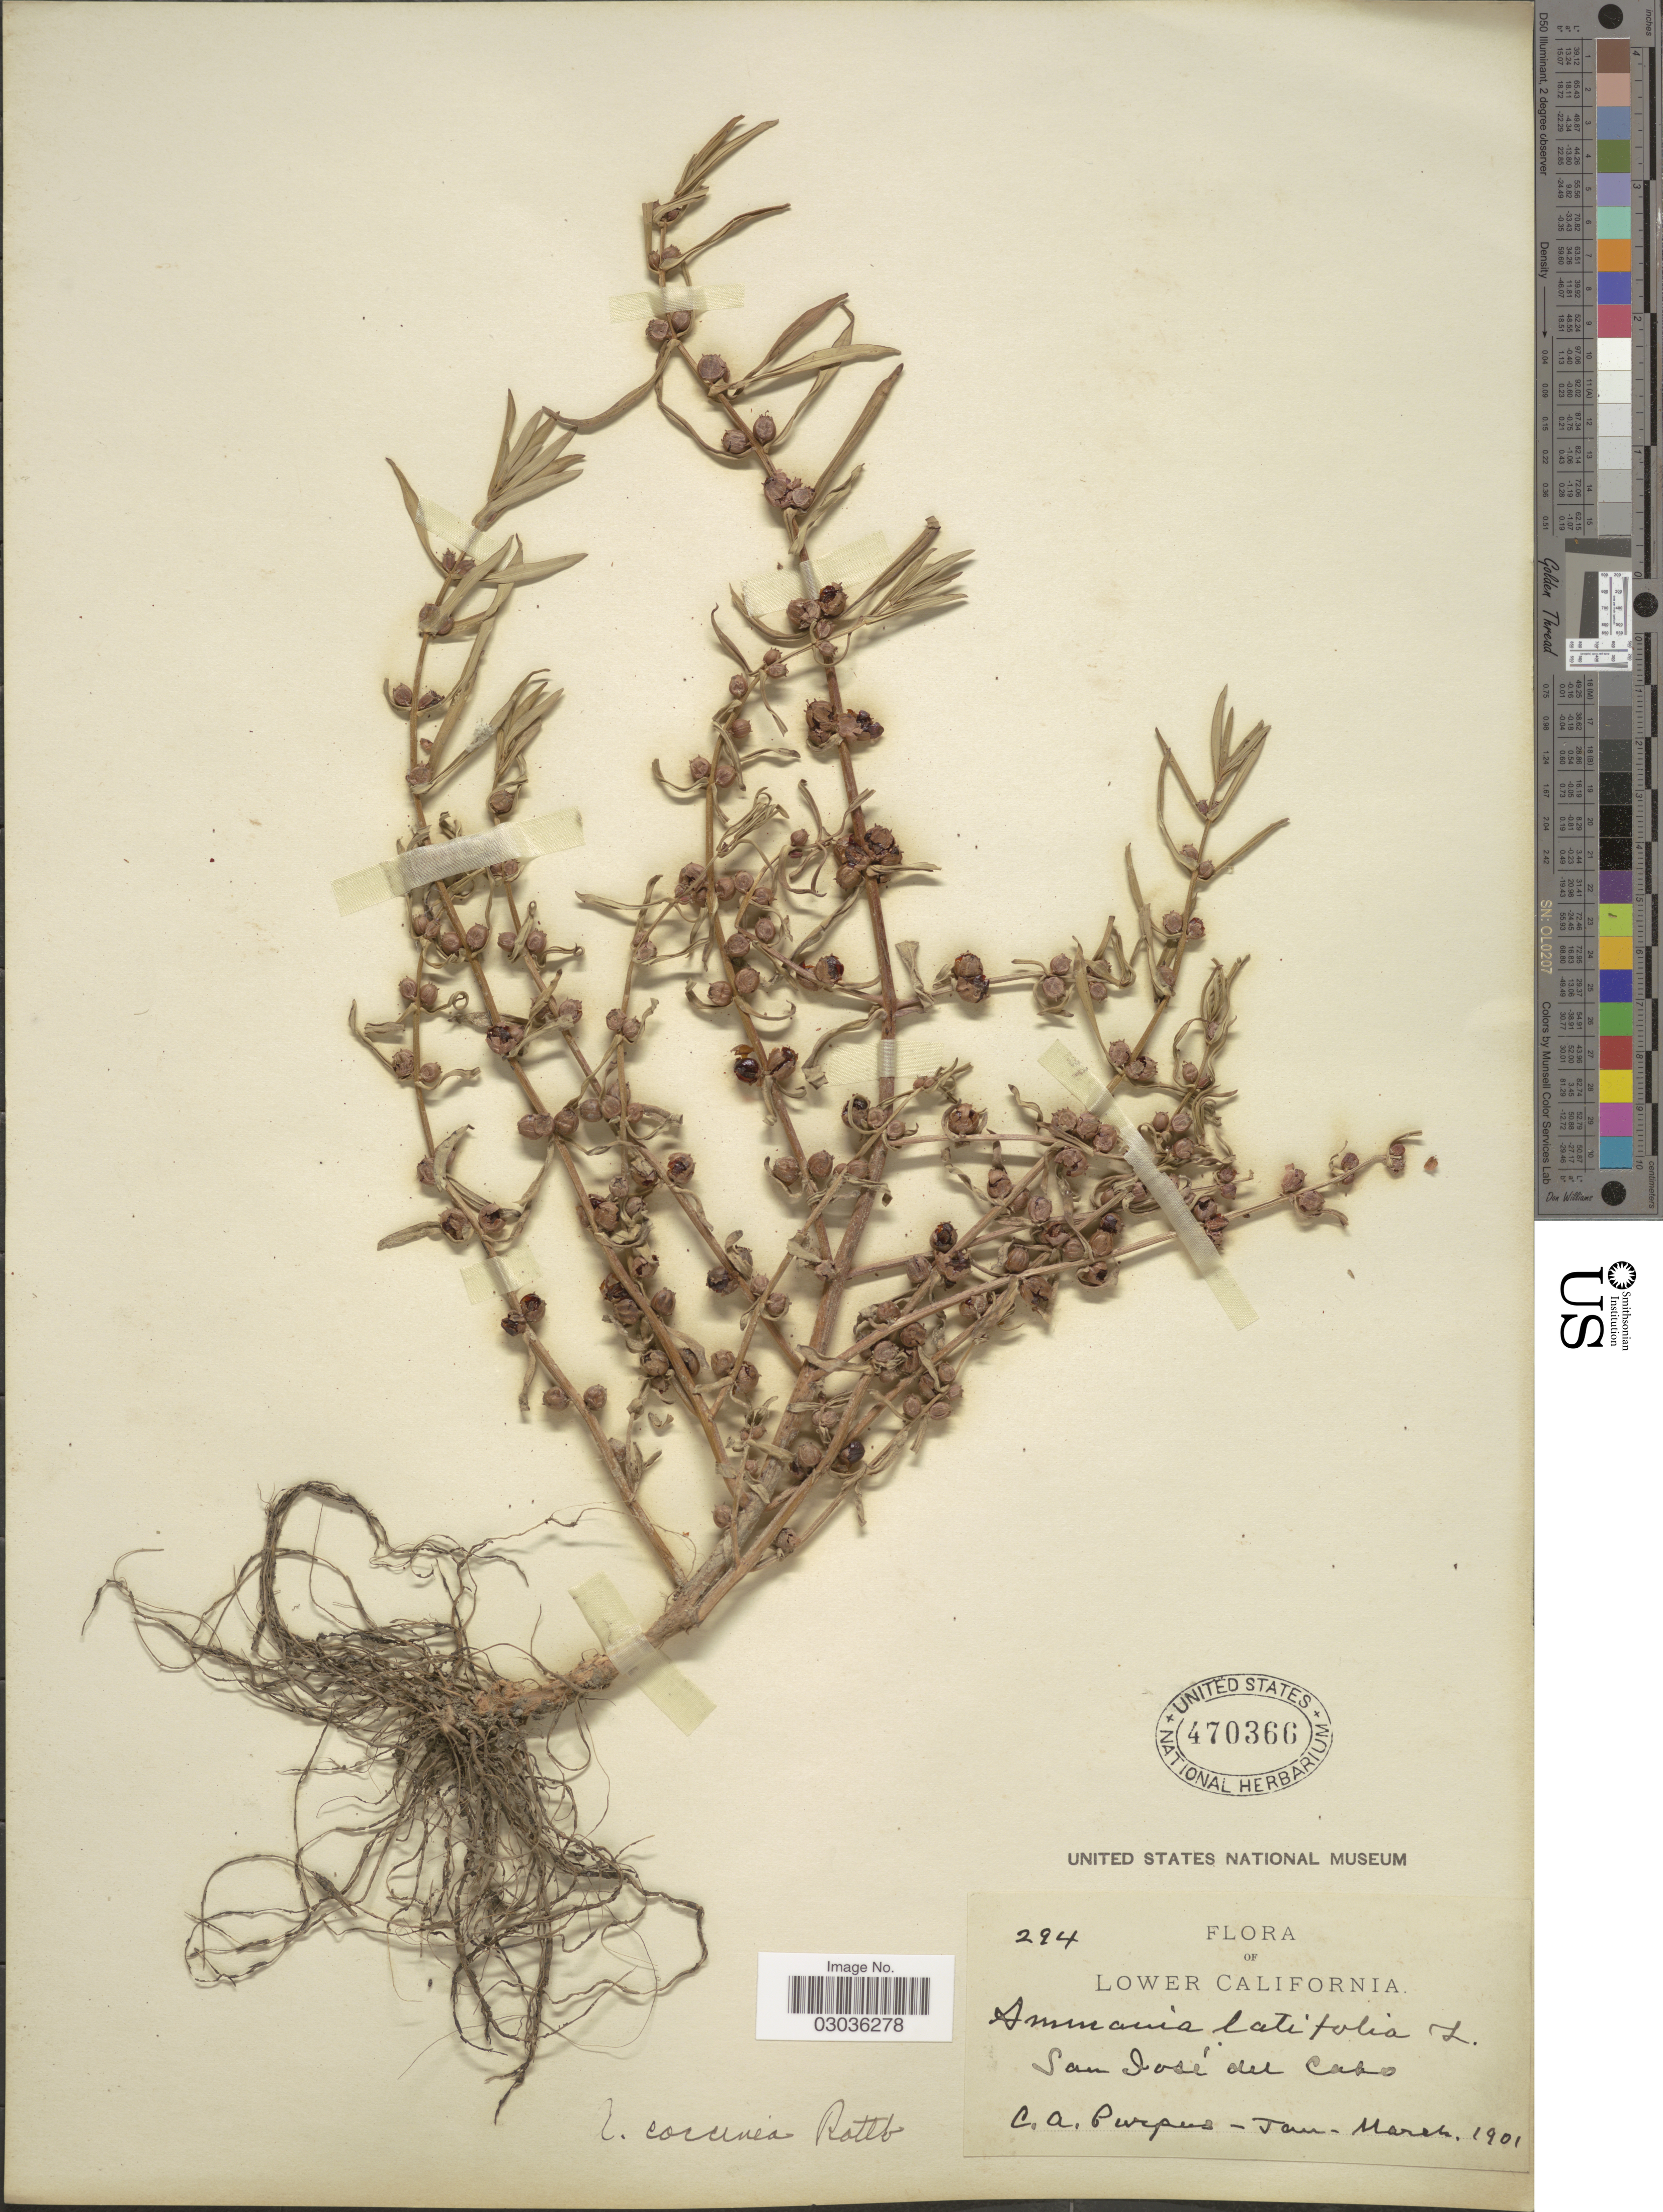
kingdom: Plantae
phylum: Tracheophyta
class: Magnoliopsida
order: Myrtales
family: Lythraceae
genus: Ammannia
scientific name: Ammannia coccinea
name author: Rottb.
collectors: C. A. Purpus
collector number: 294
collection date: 1901-01/1901-03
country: Mexico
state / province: Baja California Sur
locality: Lower California, San José del Cabo.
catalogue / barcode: US 470366